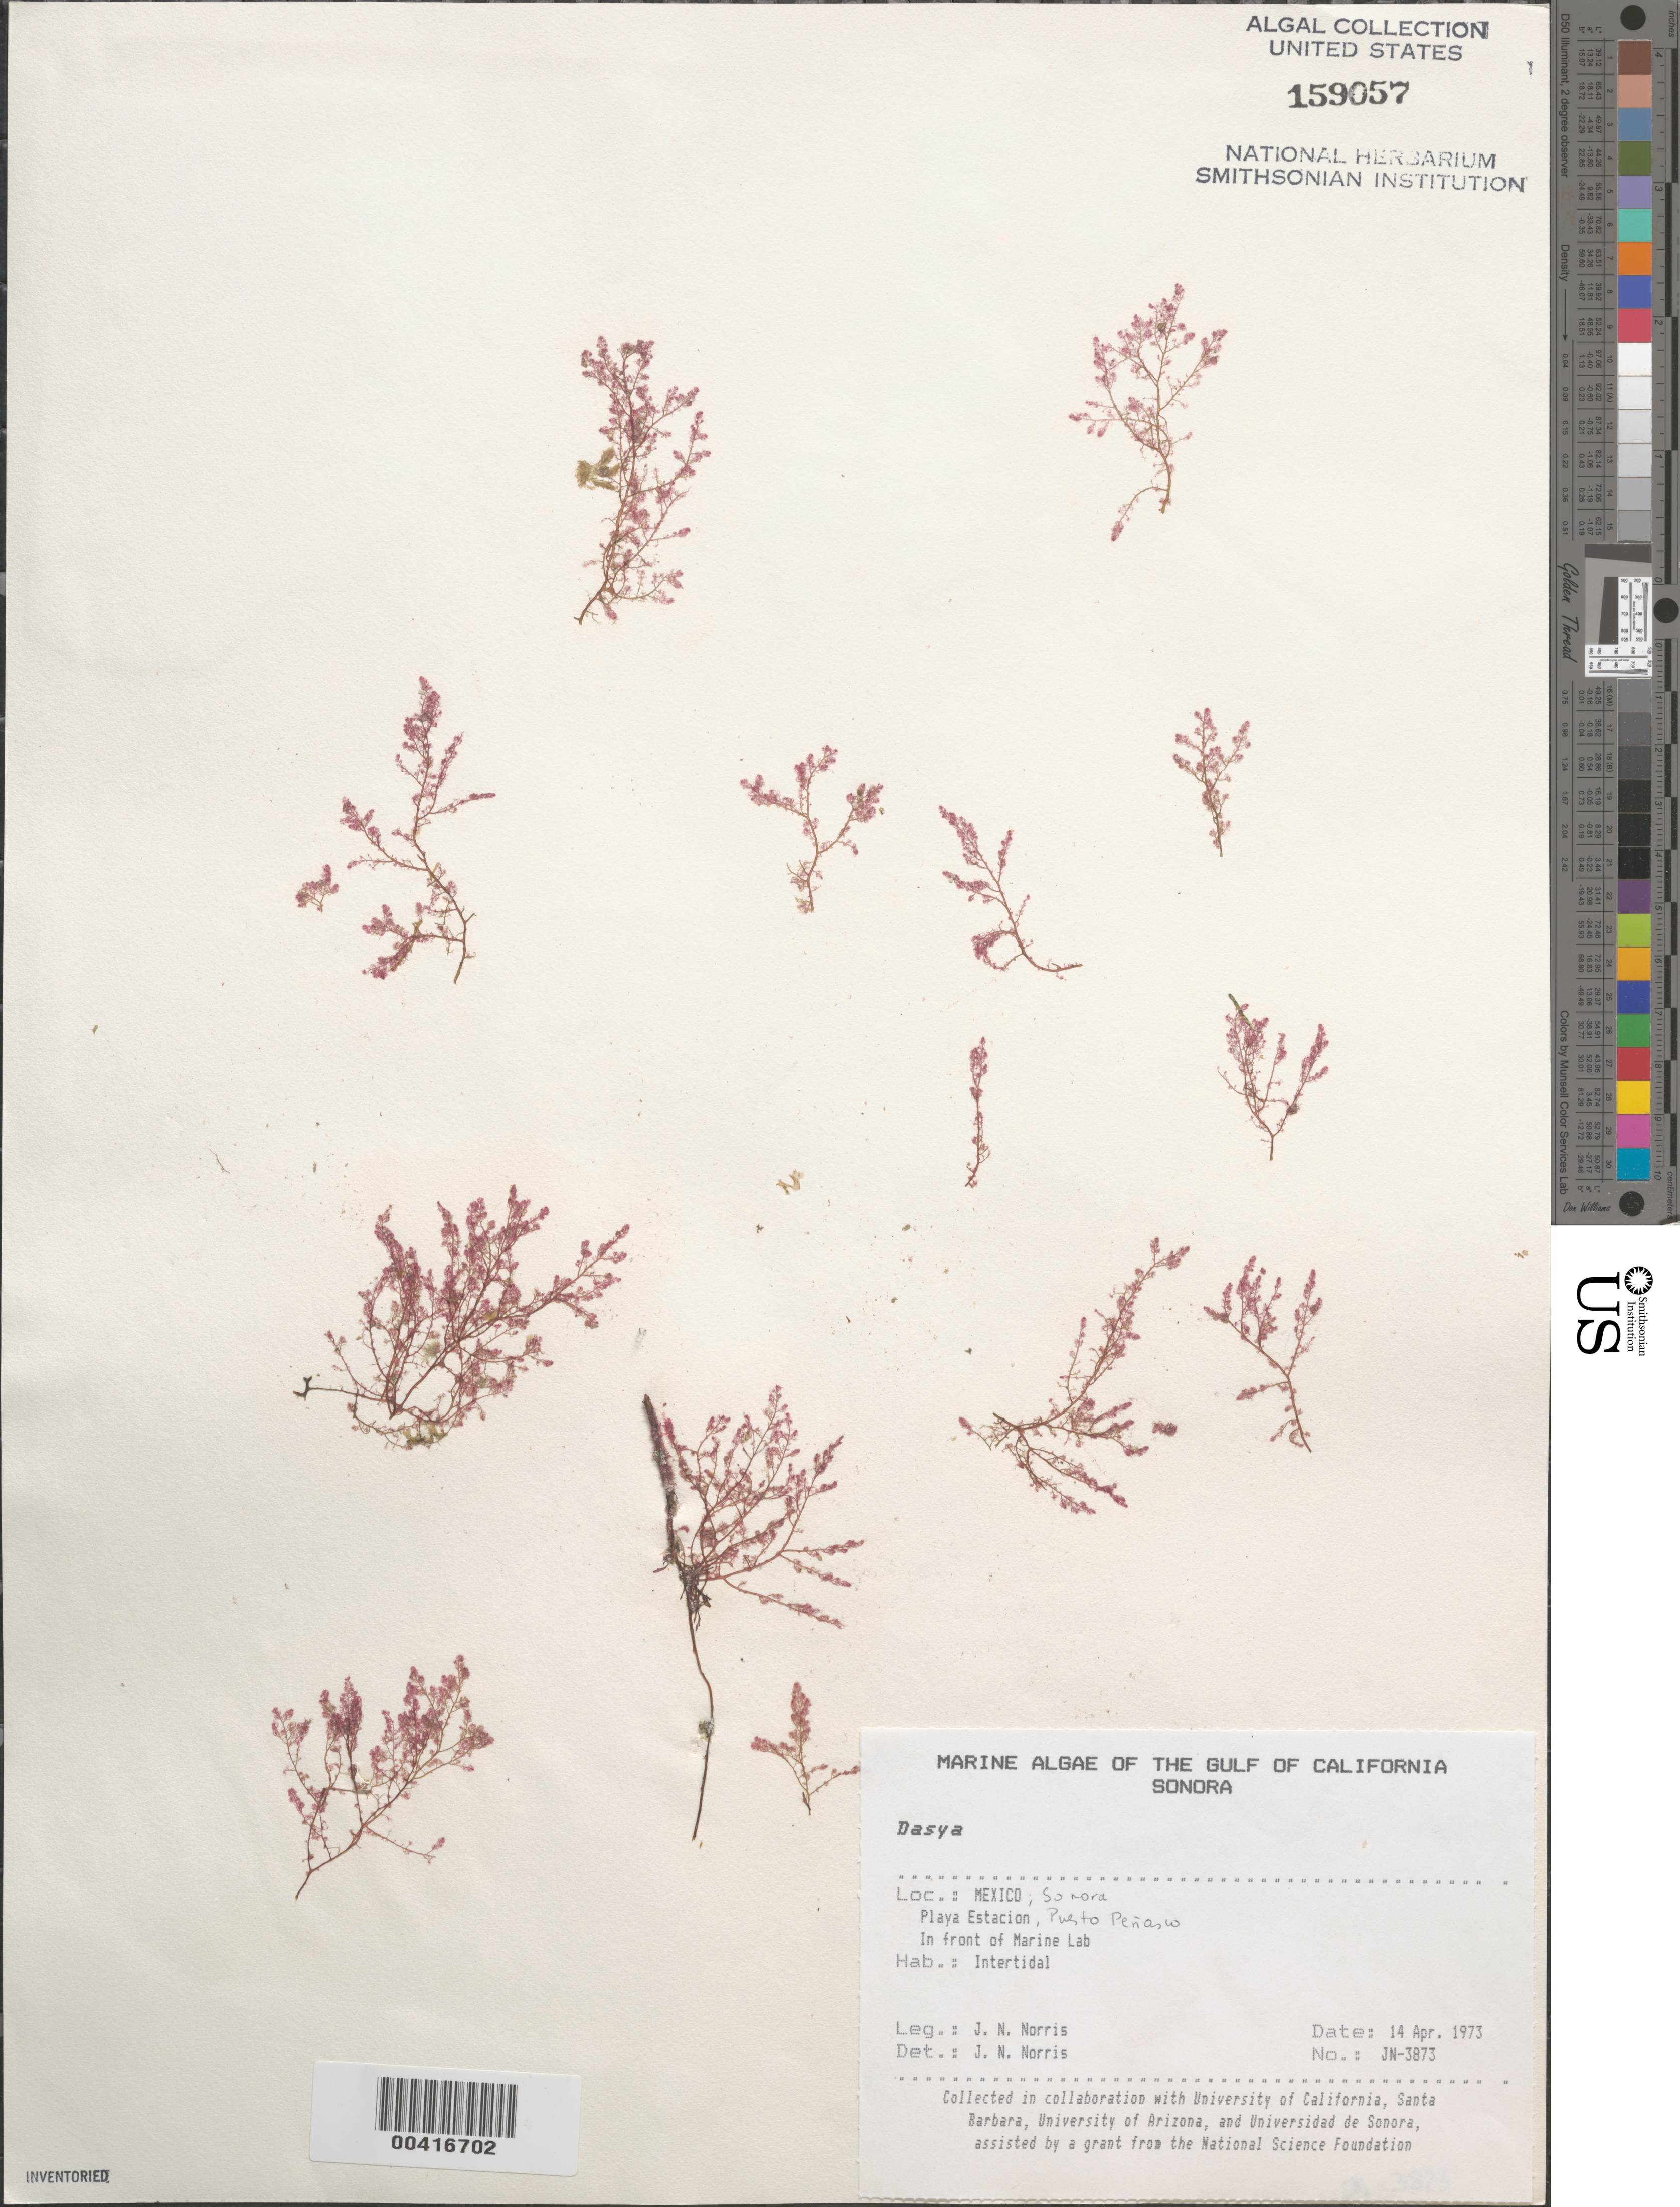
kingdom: Plantae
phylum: Rhodophyta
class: Florideophyceae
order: Ceramiales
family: Dasyaceae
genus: Dasya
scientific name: Dasya sp.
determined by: Norris, James N.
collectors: J. N. Norris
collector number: JN-3873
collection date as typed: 14 Apr 1973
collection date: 1973-04-14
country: Mexico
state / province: Sonora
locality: Playa Estacion, Puerto Penasco, marine station shore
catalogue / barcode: US 159057